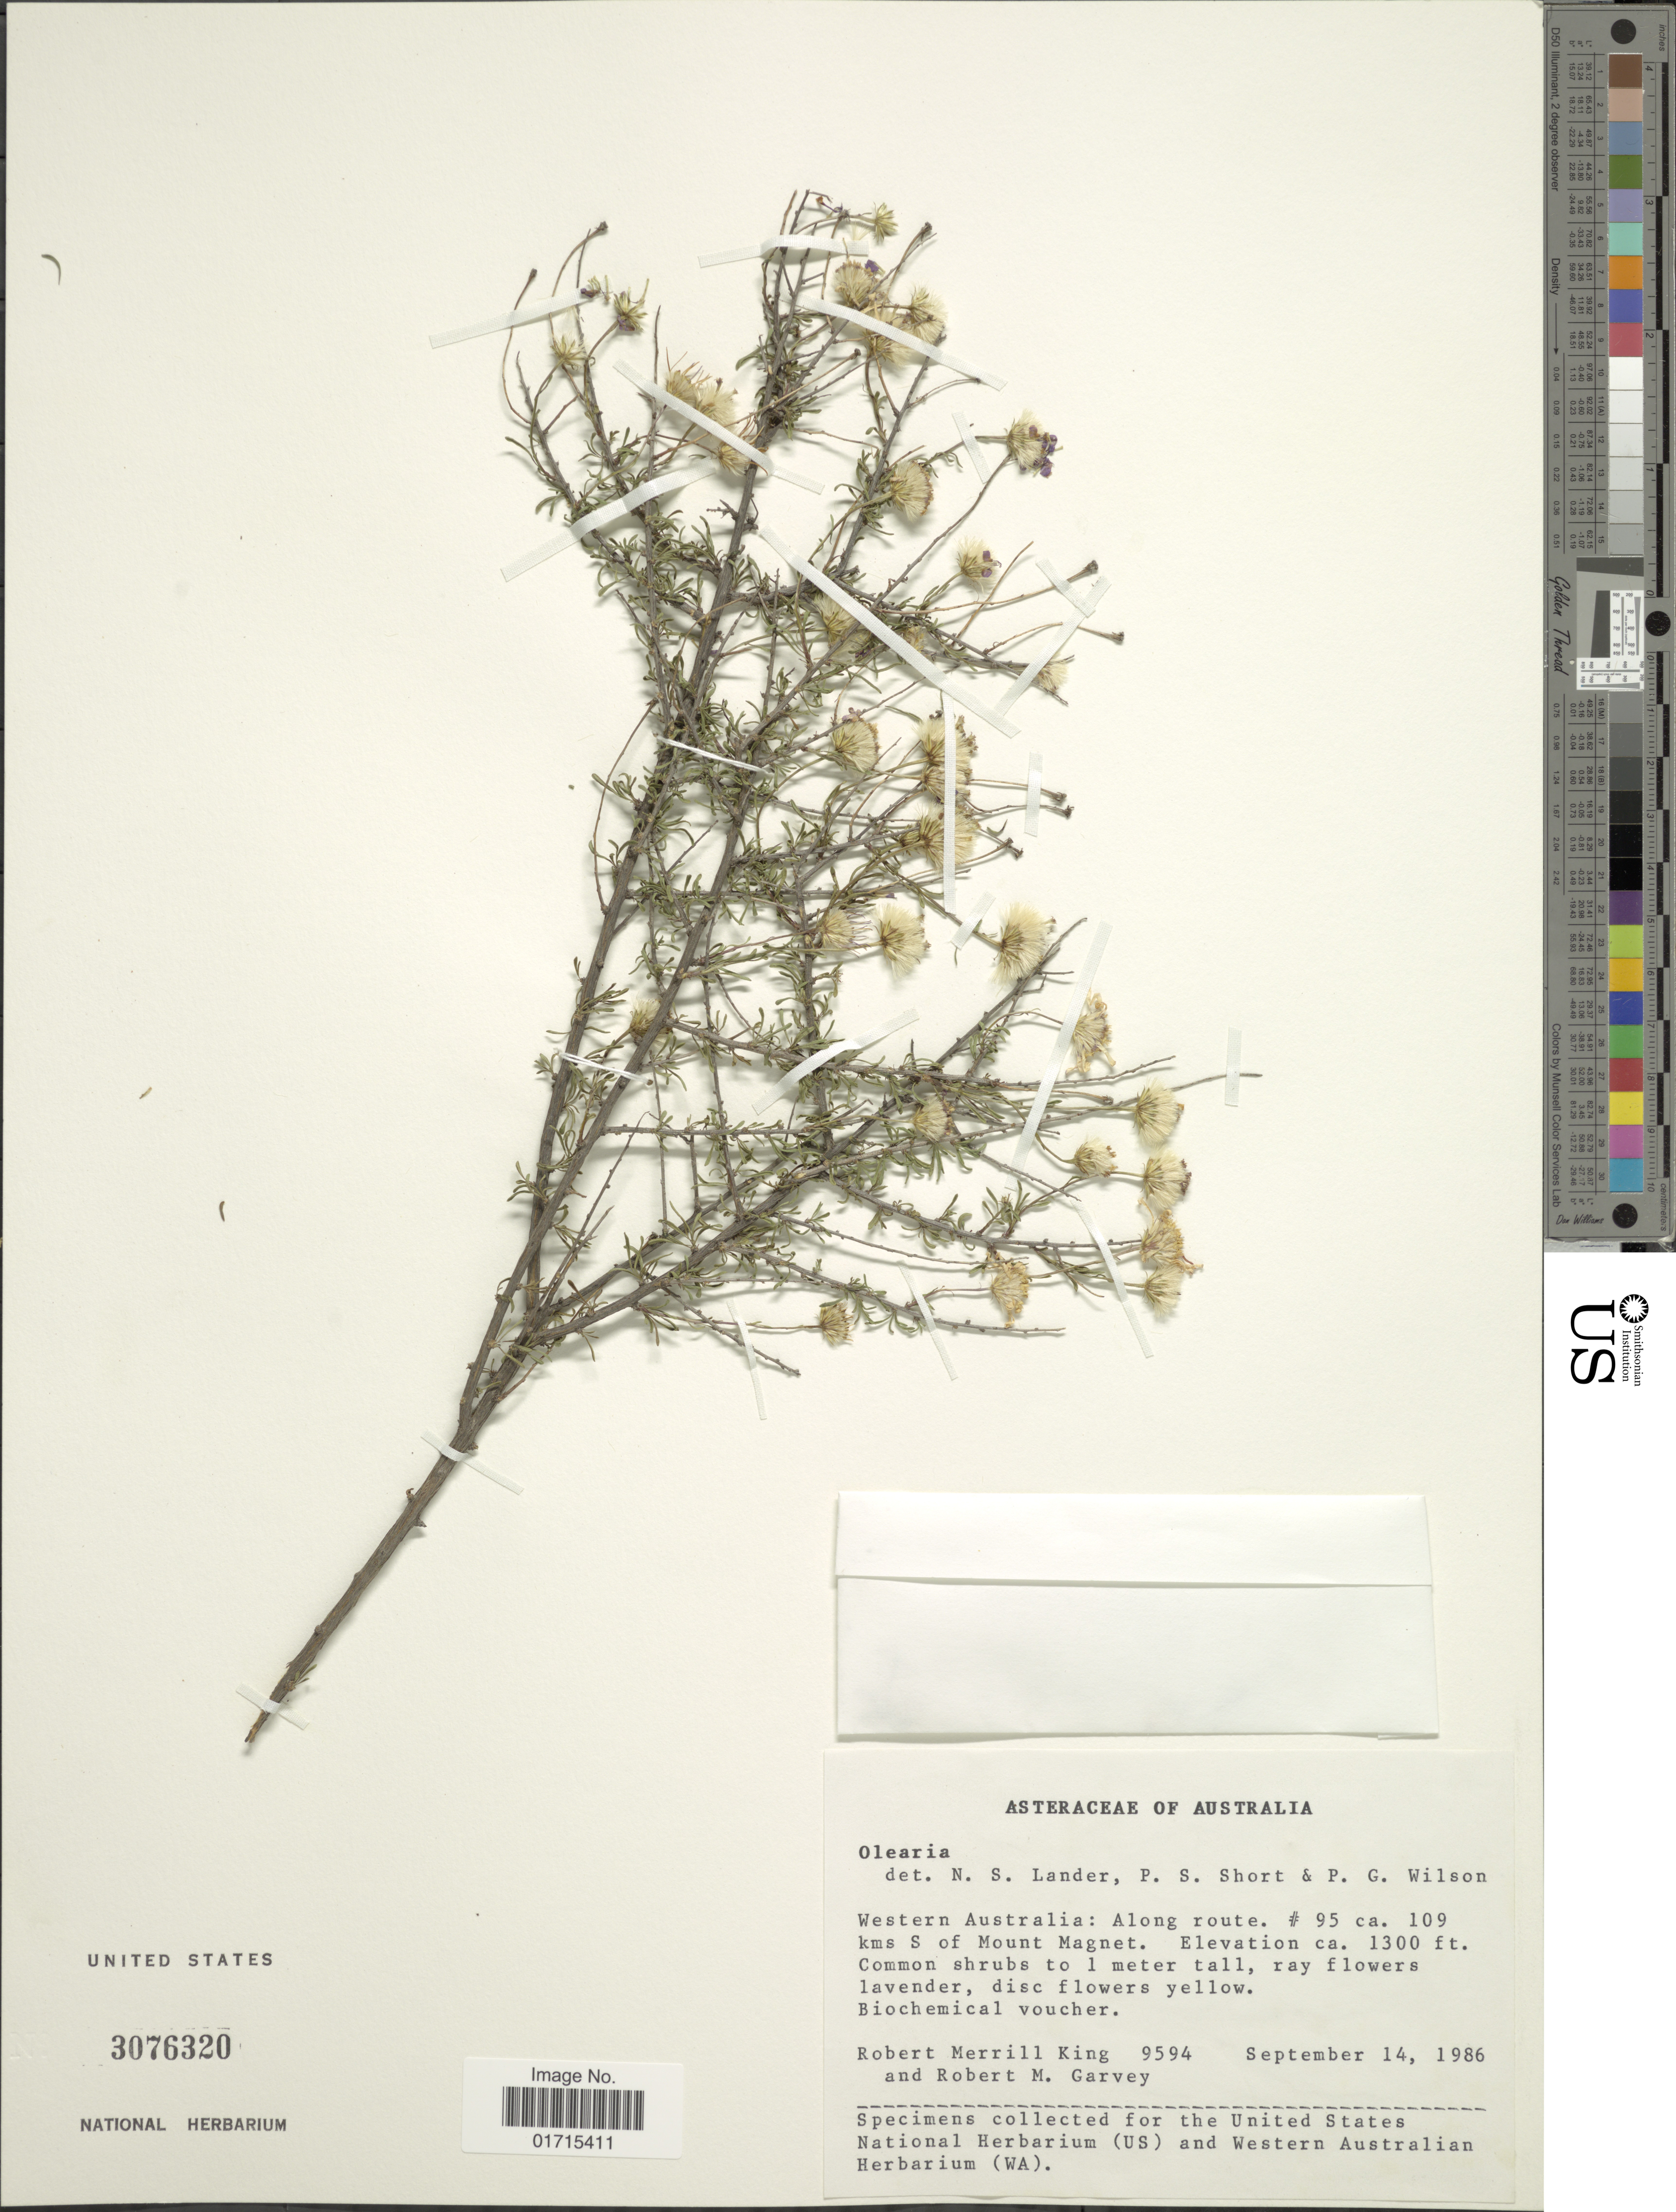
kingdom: Plantae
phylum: Tracheophyta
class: Magnoliopsida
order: Asterales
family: Asteraceae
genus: Olearia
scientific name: Olearia sp.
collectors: R. M. King & R. Garvey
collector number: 9594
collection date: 1986-09-14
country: Australia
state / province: Western Australia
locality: Along route. #95 ca. 109 kms S of Mount Magnet.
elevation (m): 396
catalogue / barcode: US 3076320